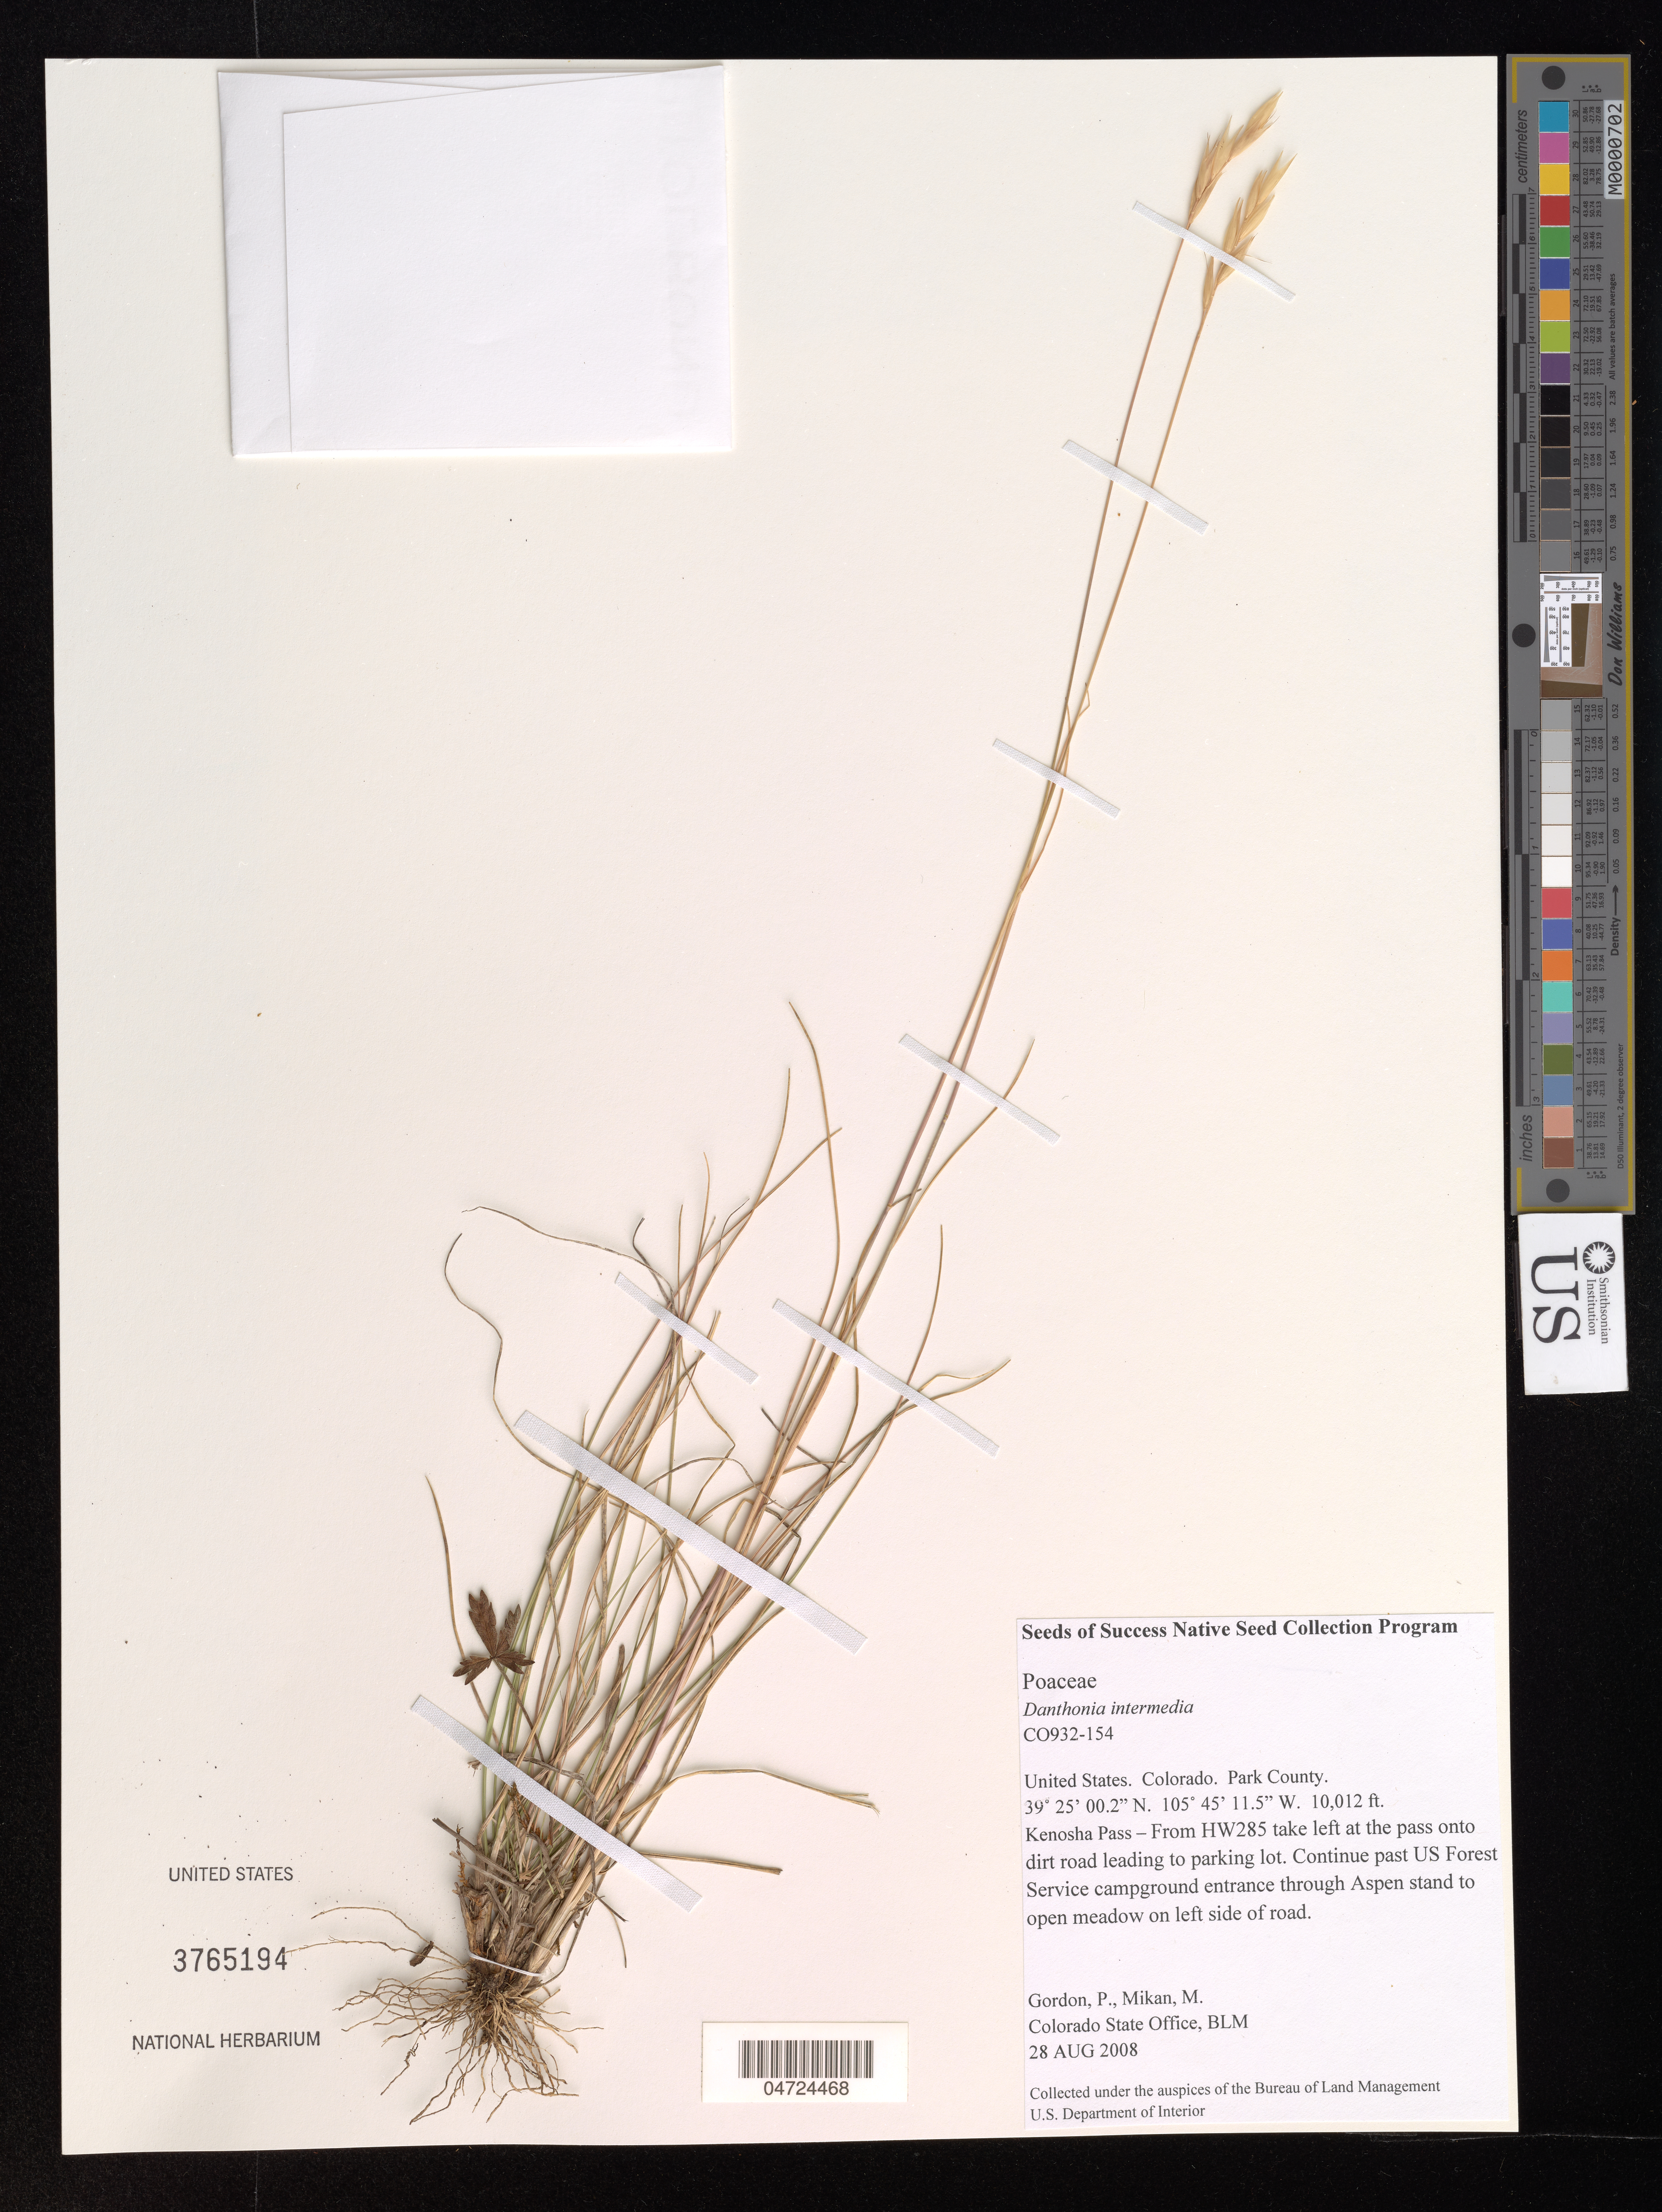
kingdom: Plantae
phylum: Tracheophyta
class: Liliopsida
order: Poales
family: Poaceae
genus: Danthonia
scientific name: Danthonia intermedia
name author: Vasey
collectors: P. Gordon & M. Mikan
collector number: CO932-154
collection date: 2008-08-28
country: United States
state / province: Colorado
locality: Park County. Kenosha Pass - From HW285 take left at the pass onto dirt road leading to parking lot.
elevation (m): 3052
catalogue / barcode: US 3765194